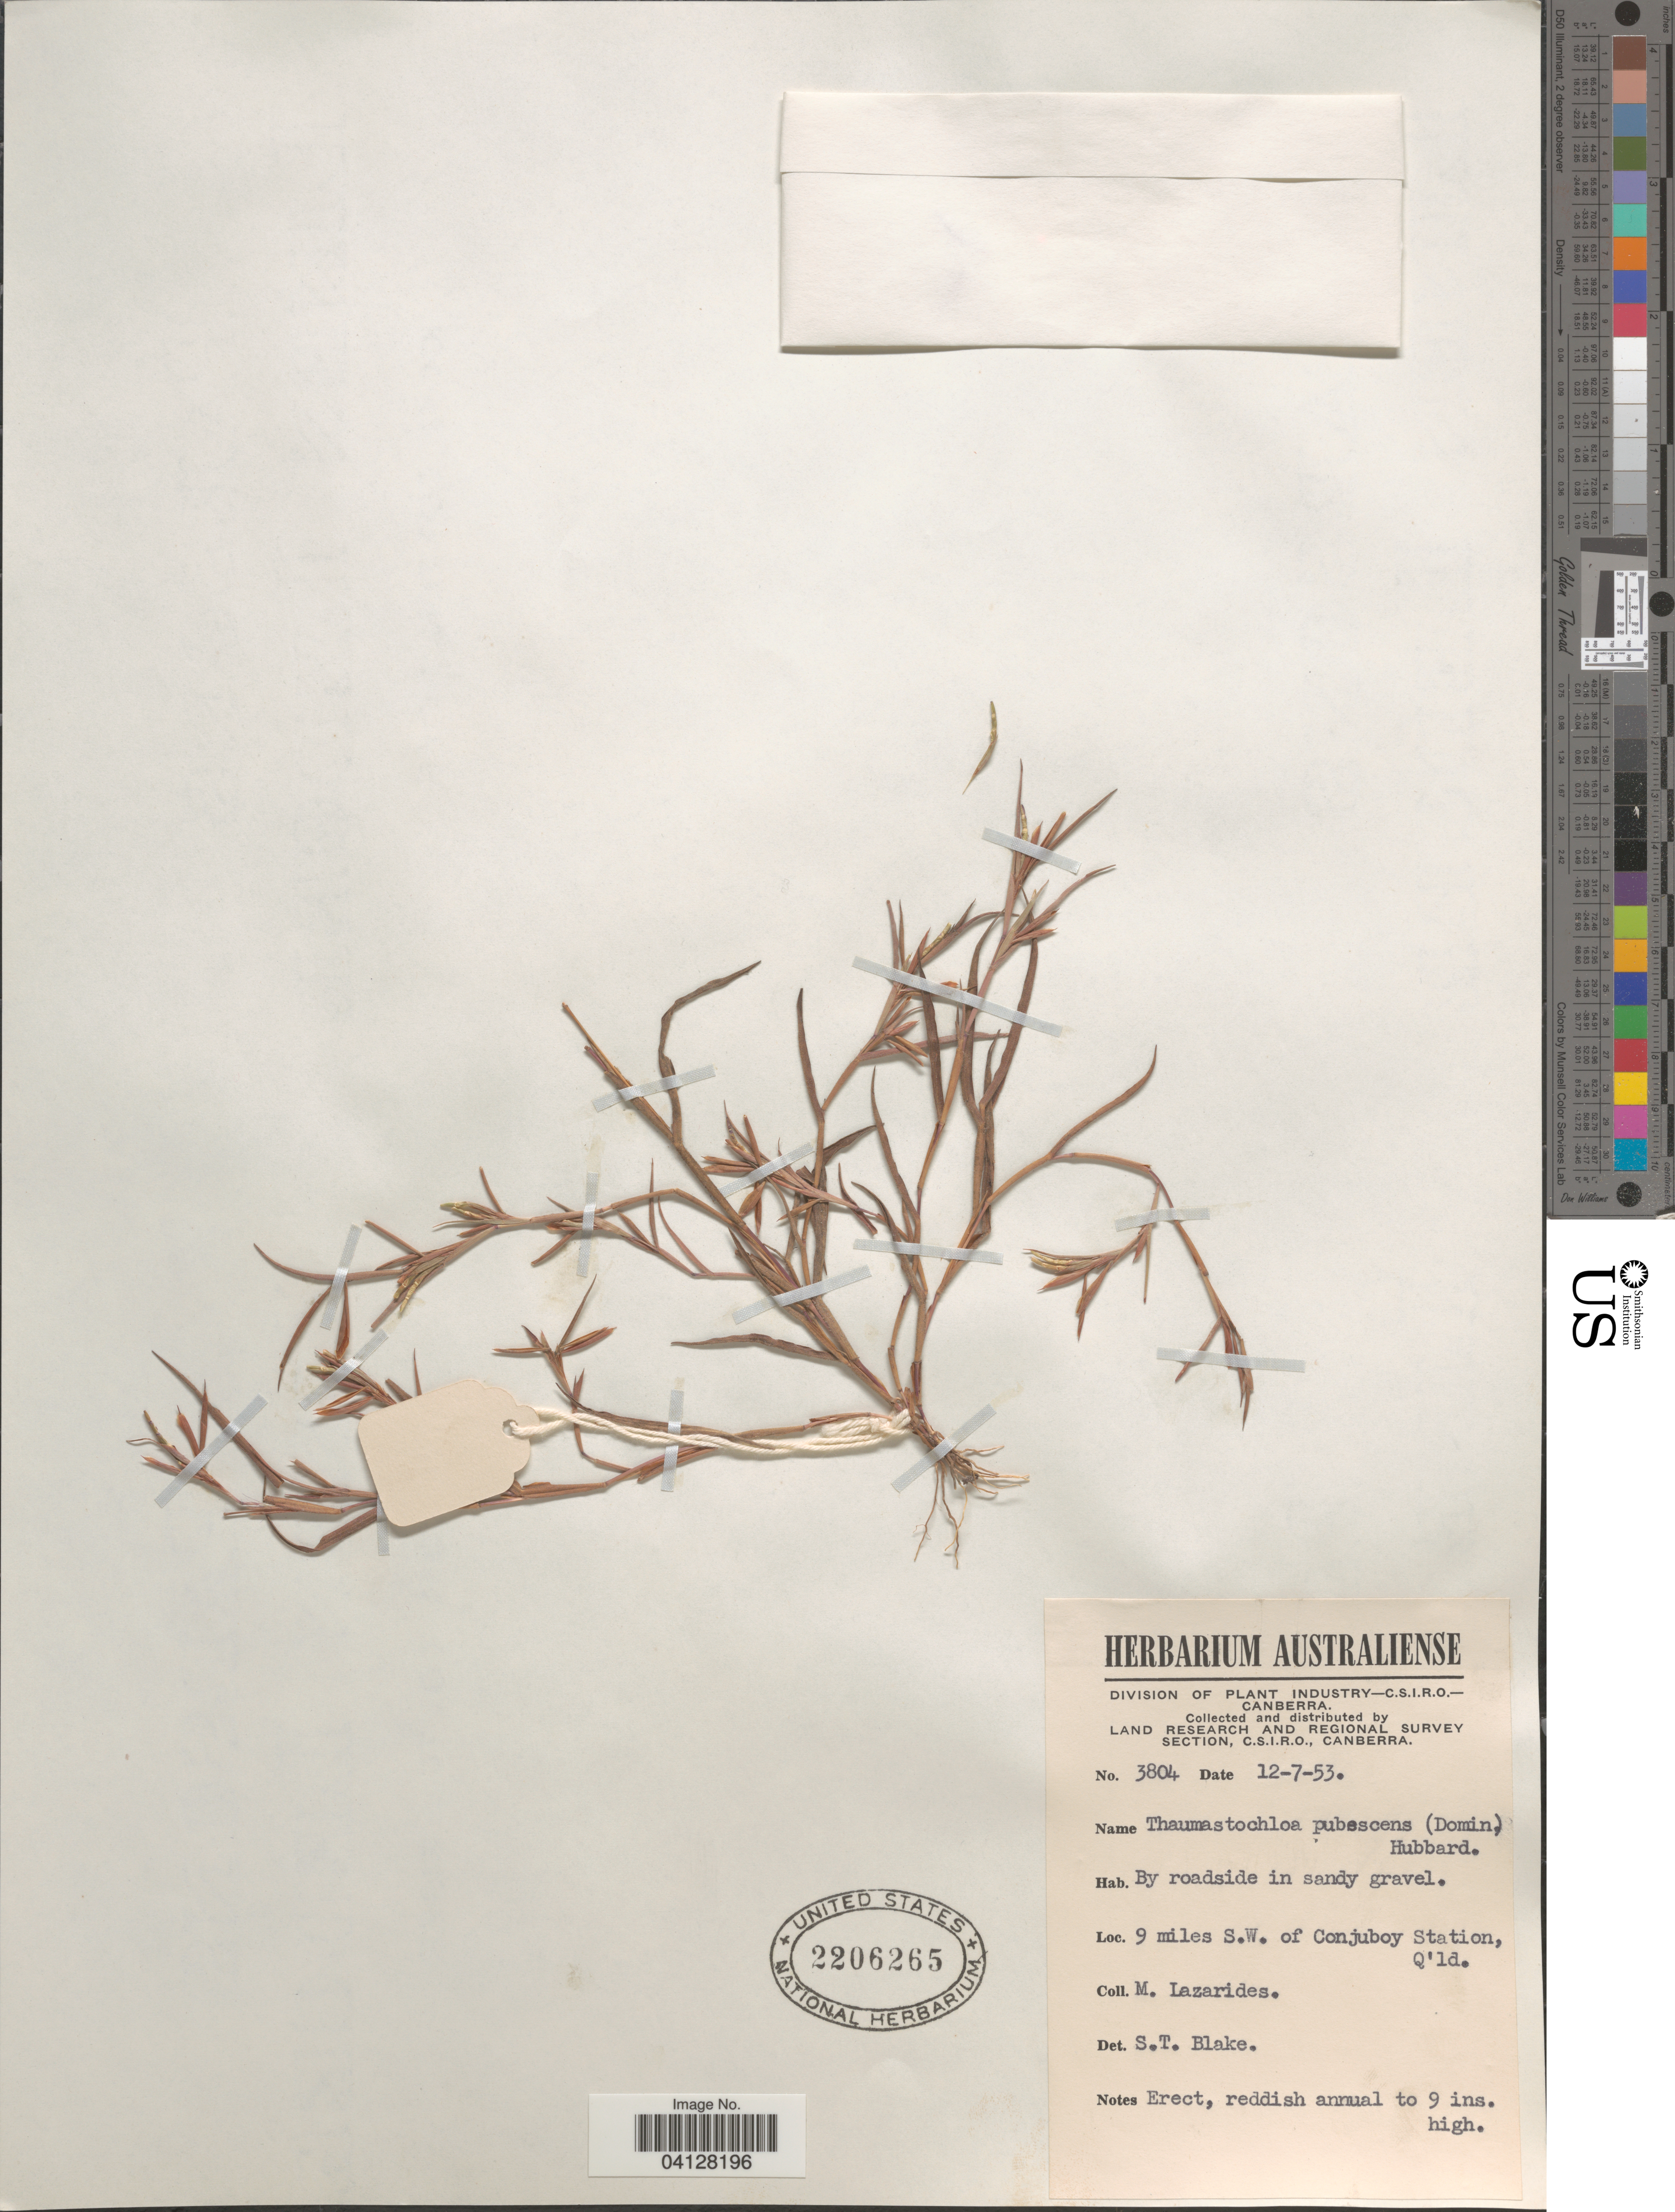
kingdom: Plantae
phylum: Tracheophyta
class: Liliopsida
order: Poales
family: Poaceae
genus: Thaumastochloa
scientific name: Thaumastochloa pubescens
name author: (Benth.) C.E. Hubb.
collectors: M. Lazarides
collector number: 3804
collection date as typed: Transcribed d/m/y: 12/7/53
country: Australia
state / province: Queensland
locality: Land Research and Regional Survey. 9 miles S.W. of Conjuboy Station.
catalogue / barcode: US 2206265